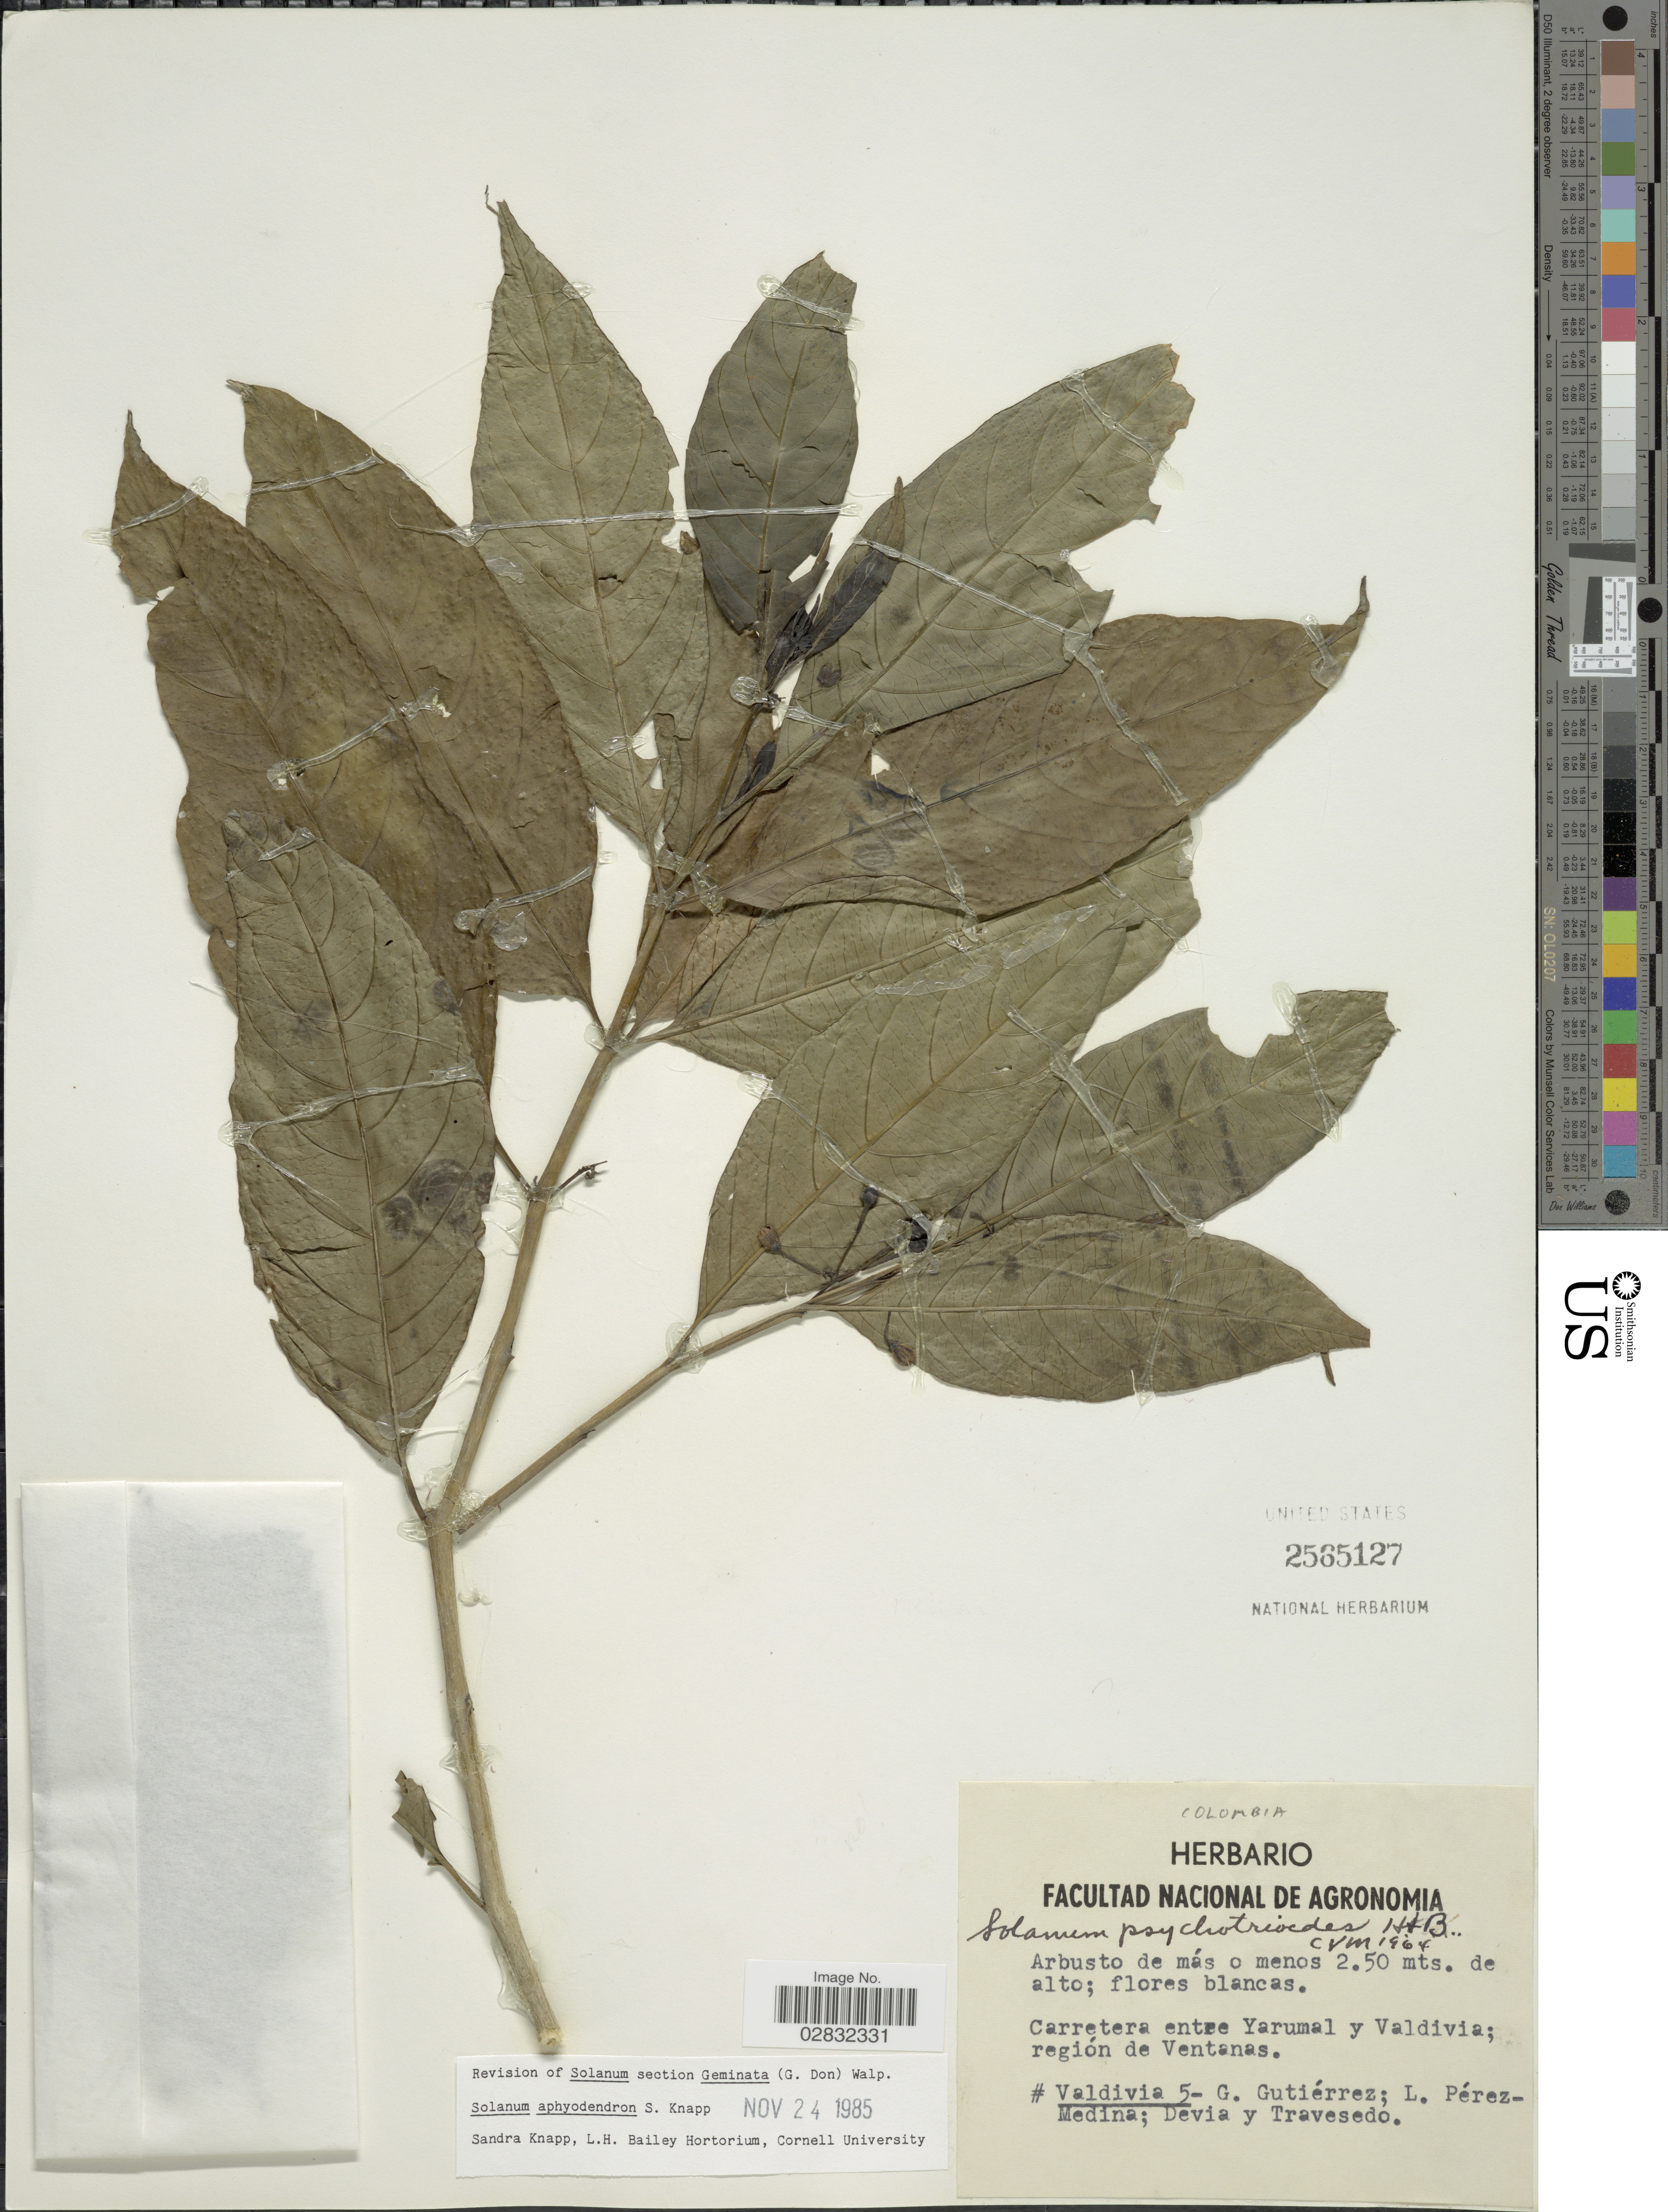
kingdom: Plantae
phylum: Tracheophyta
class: Magnoliopsida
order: Solanales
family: Solanaceae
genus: Solanum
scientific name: Solanum aphyodendron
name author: S. Knapp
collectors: G. Gutiérrez, L. Pérez-Medina, -. Devia & Travesedo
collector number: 5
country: Colombia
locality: Carretera entre Yarumal y Valdivia; región de Ventanas.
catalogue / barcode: US 2565127